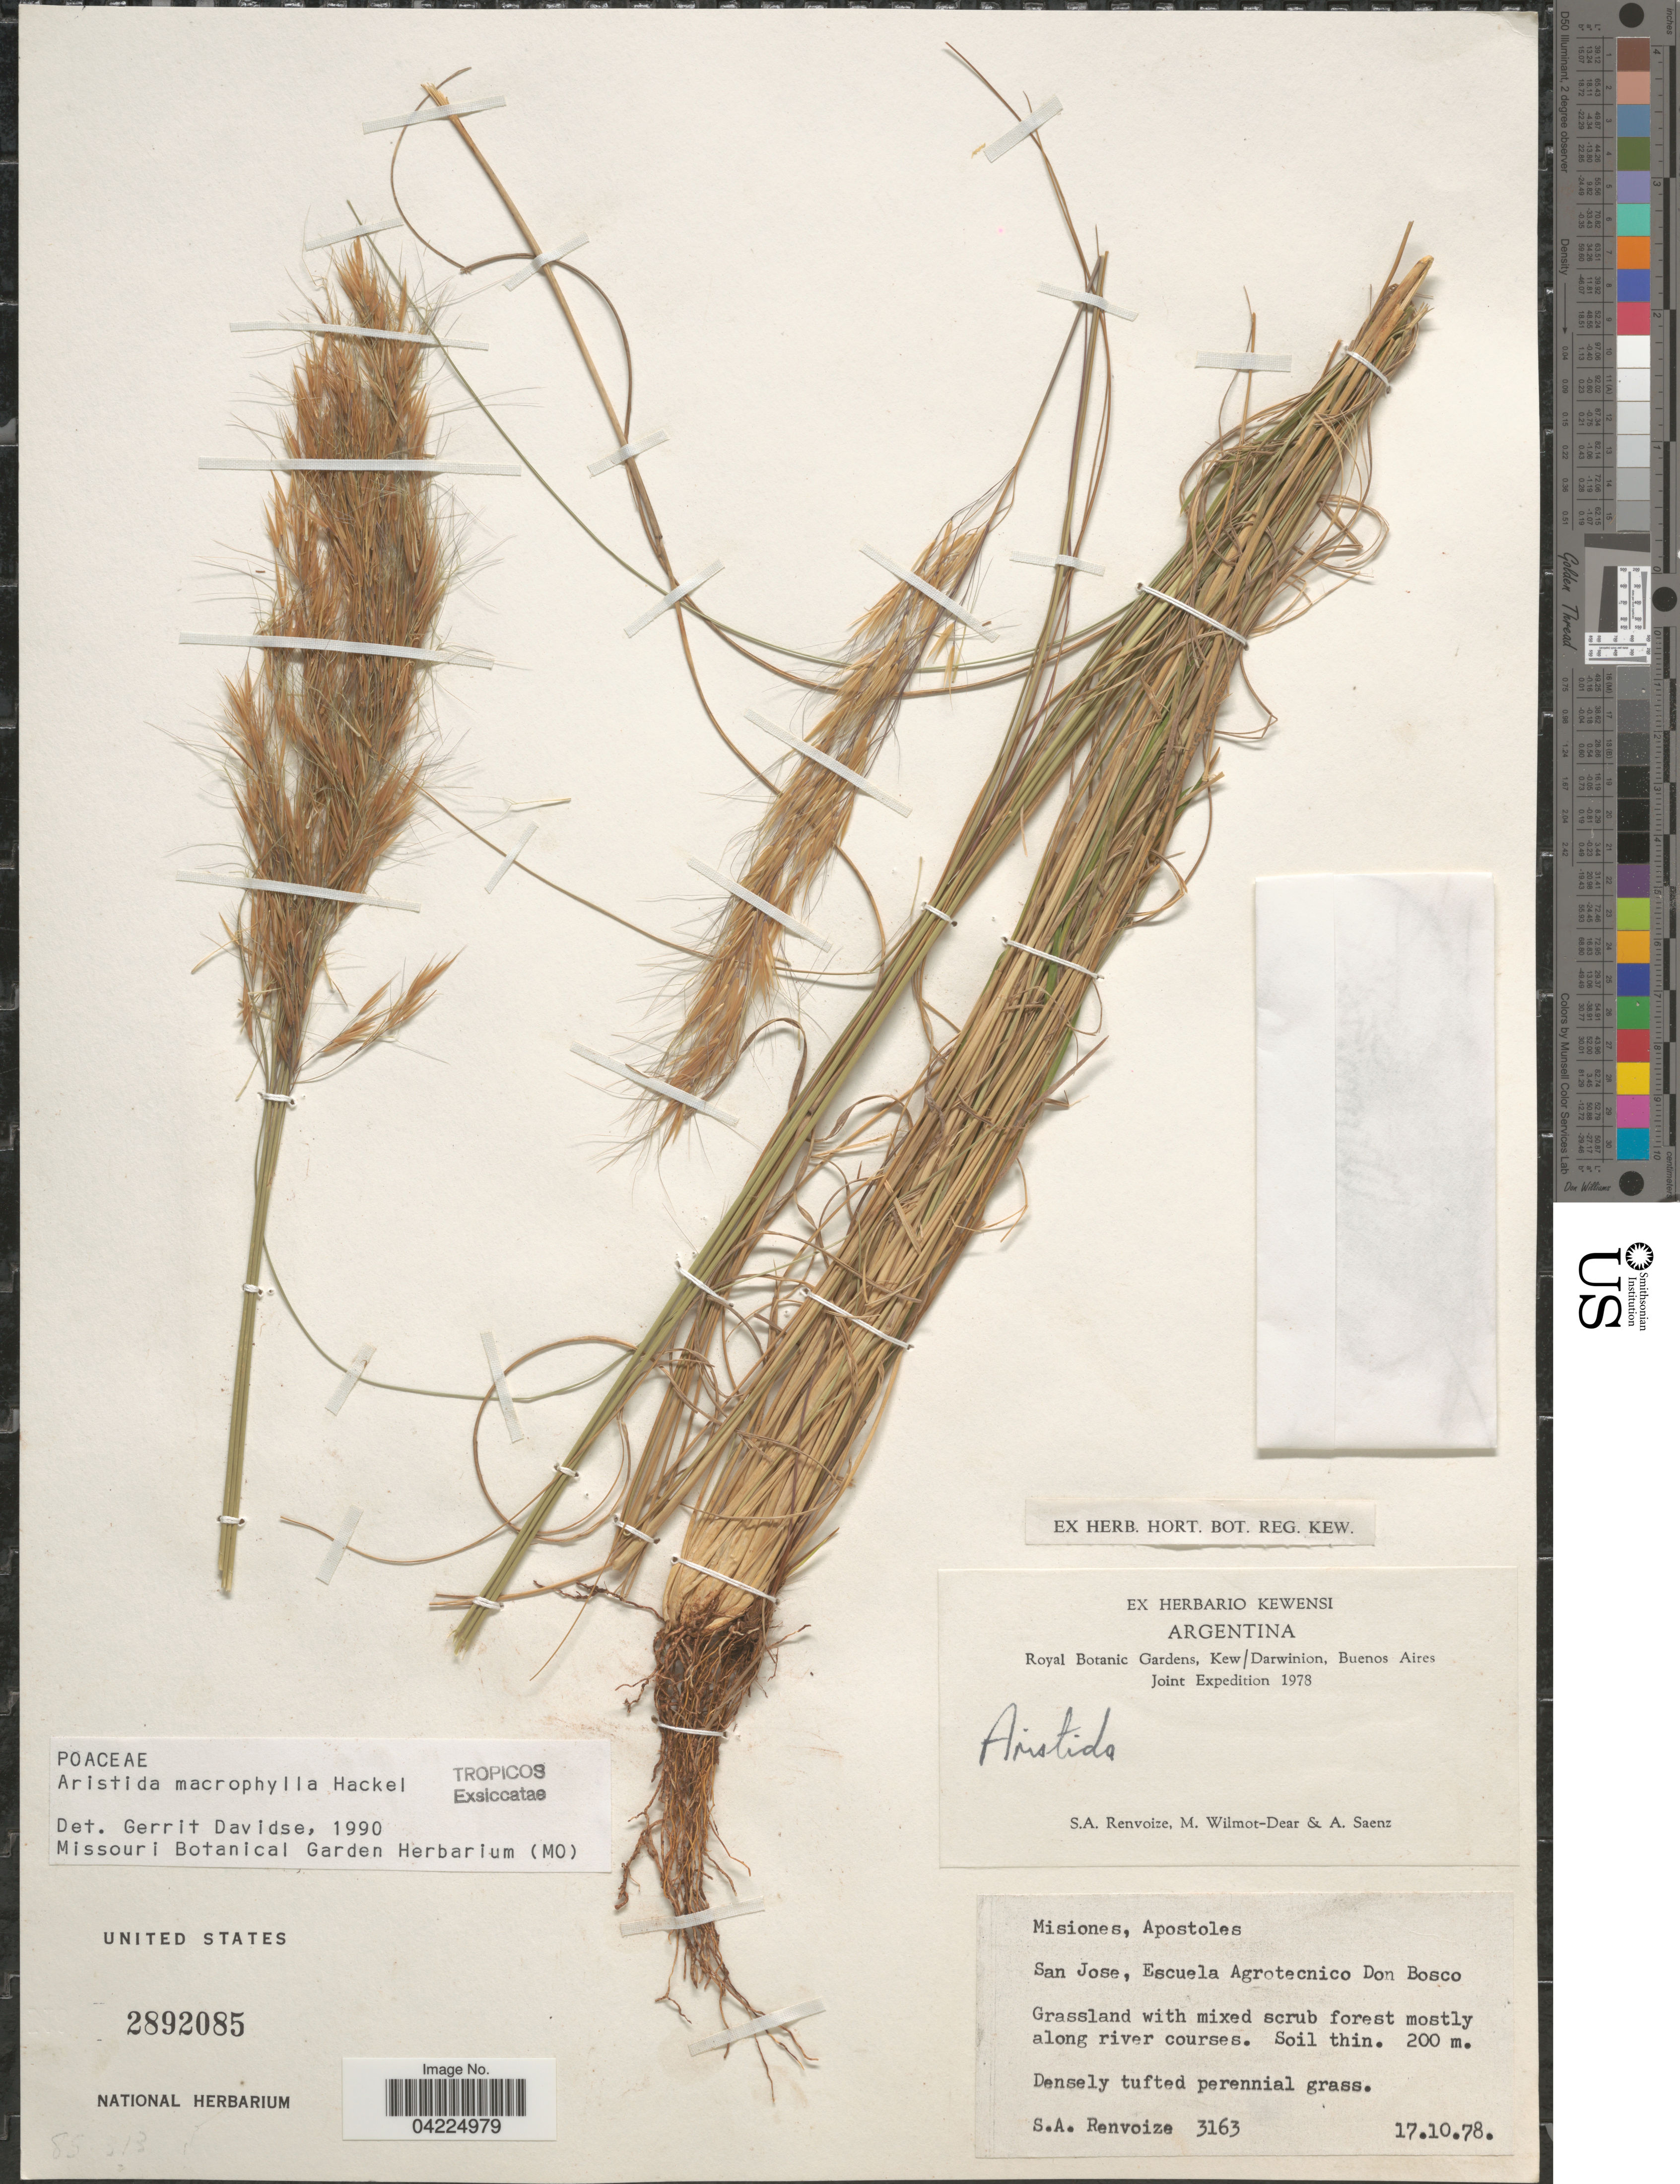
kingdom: Plantae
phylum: Tracheophyta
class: Liliopsida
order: Poales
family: Poaceae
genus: Aristida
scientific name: Aristida macrophylla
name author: Hack.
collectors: S. A. Renvoize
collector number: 3163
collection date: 1978-10-17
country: Argentina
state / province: Misiones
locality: Royal Botanic Gardens, Kew/ Darwinion, Bueno Aires Joint Expedition 1978. Apostoles. San Jose, Escuela Agrotecnico Don Bosco. Grassland with mixed scrub forest mostly along river courses.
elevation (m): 200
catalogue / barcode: US 2892085